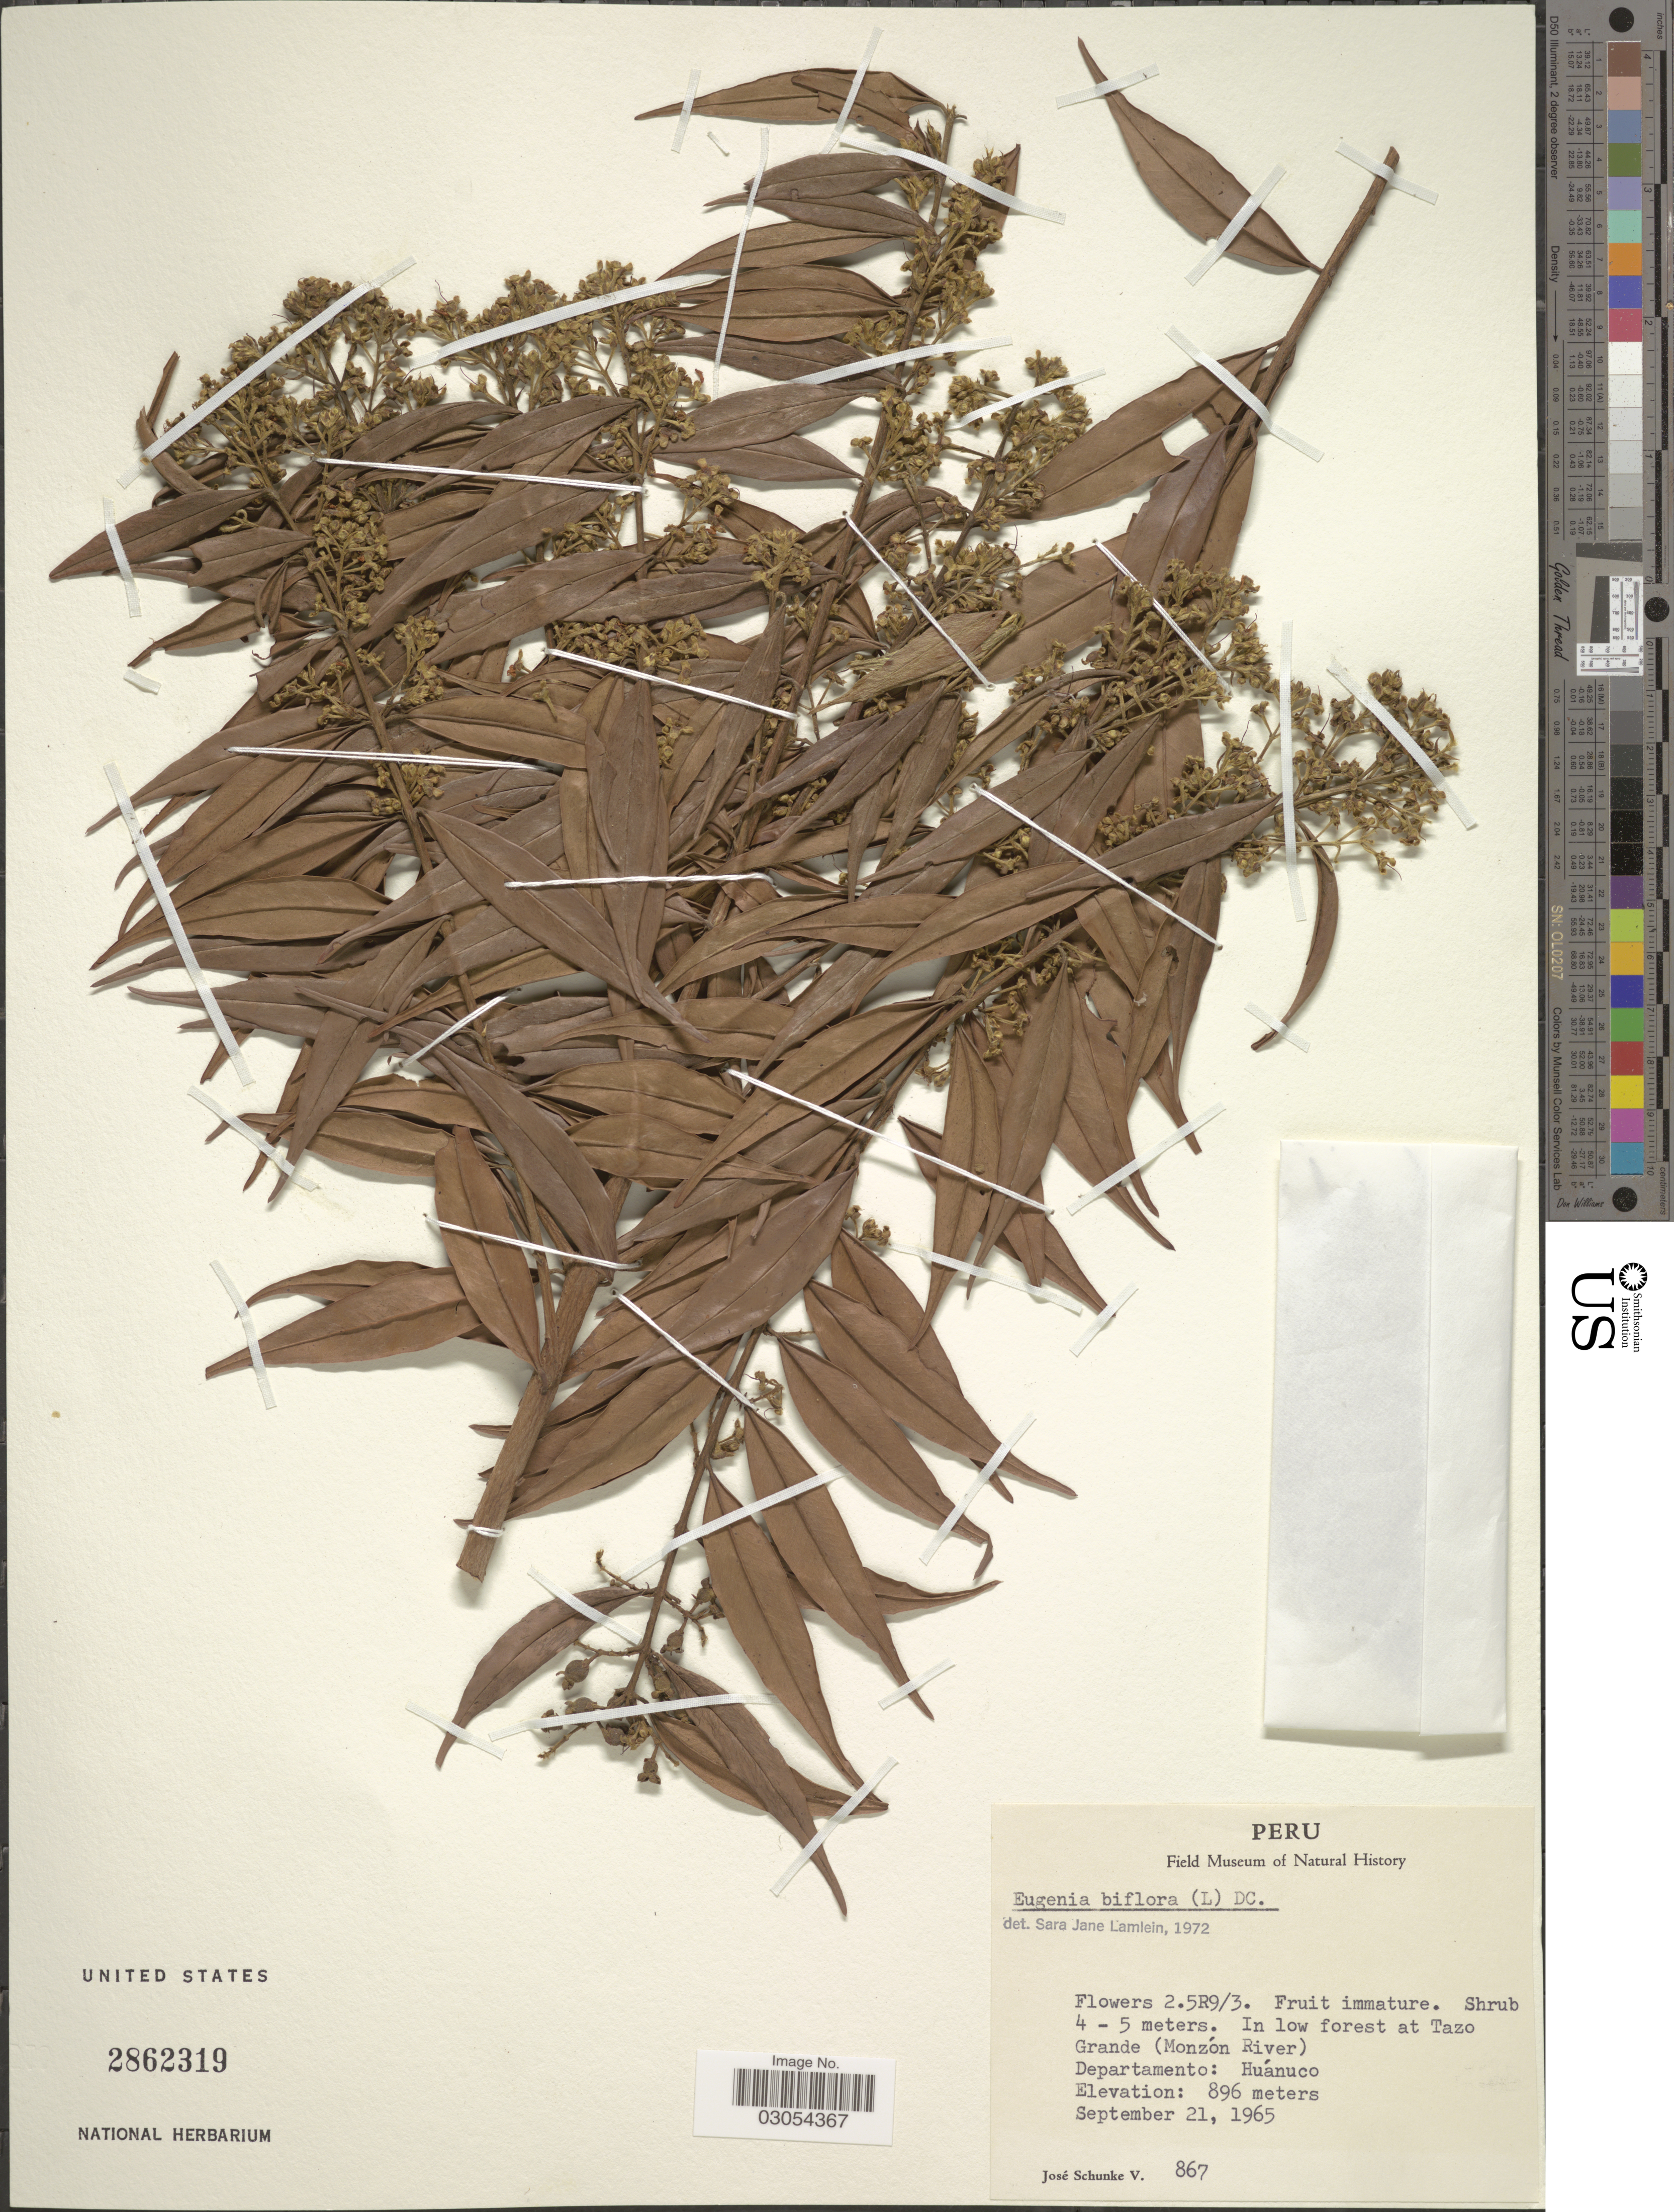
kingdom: Plantae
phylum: Tracheophyta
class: Magnoliopsida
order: Myrtales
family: Myrtaceae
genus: Eugenia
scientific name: Eugenia biflora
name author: (L.) DC.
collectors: J. Schunke Vigo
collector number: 867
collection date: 1965-09-21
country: Peru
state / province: Huánuco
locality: In low forest at Tazo Grande (Monzón River). Departamento: Huánuco.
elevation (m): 896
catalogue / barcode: US 2862319